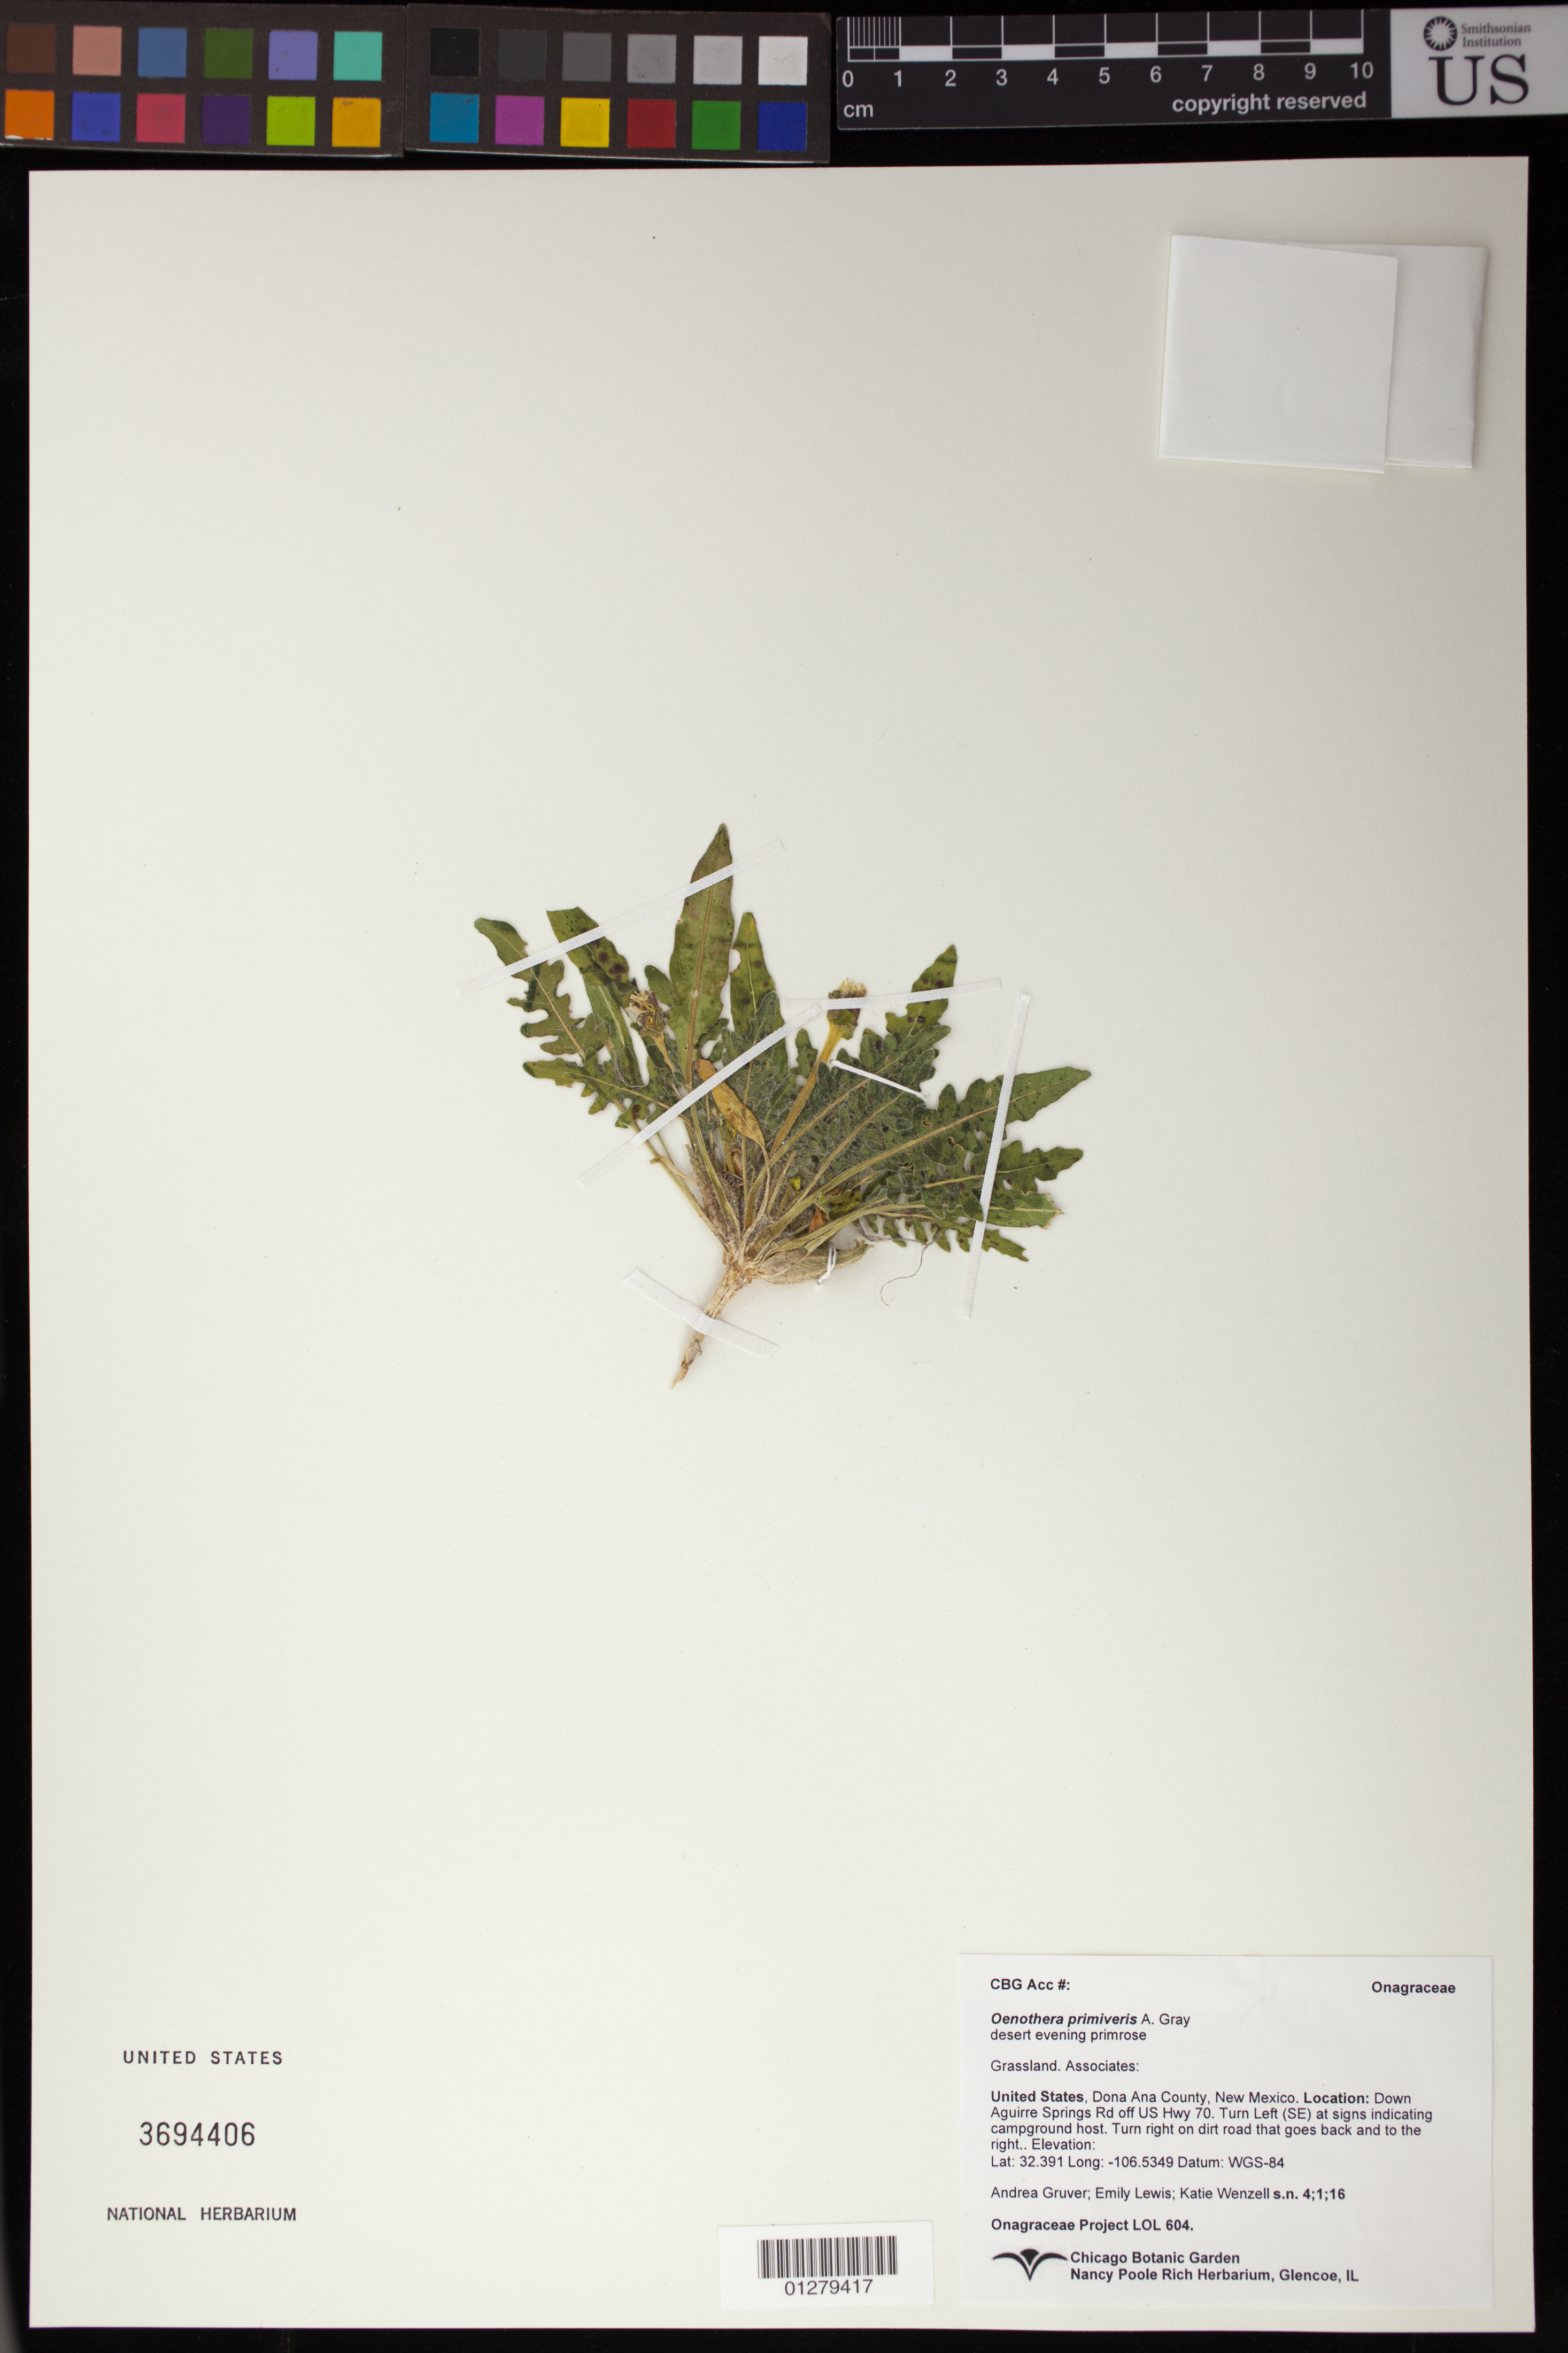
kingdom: Plantae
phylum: Tracheophyta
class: Magnoliopsida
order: Myrtales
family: Onagraceae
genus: Oenothera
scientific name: Oenothera primiveris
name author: A. Gray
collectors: A. Gruver, E. Lewis & K. Wenzell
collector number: LOL 604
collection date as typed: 4/1/16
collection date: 2016-04-01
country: United States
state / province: New Mexico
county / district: Dona Ana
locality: Down Aguirre Springs Rd off US Hwy 70, turn left (SE) at signs indicating campground host, turn right on dirt road that goes back and to the right.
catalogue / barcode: US 3694406